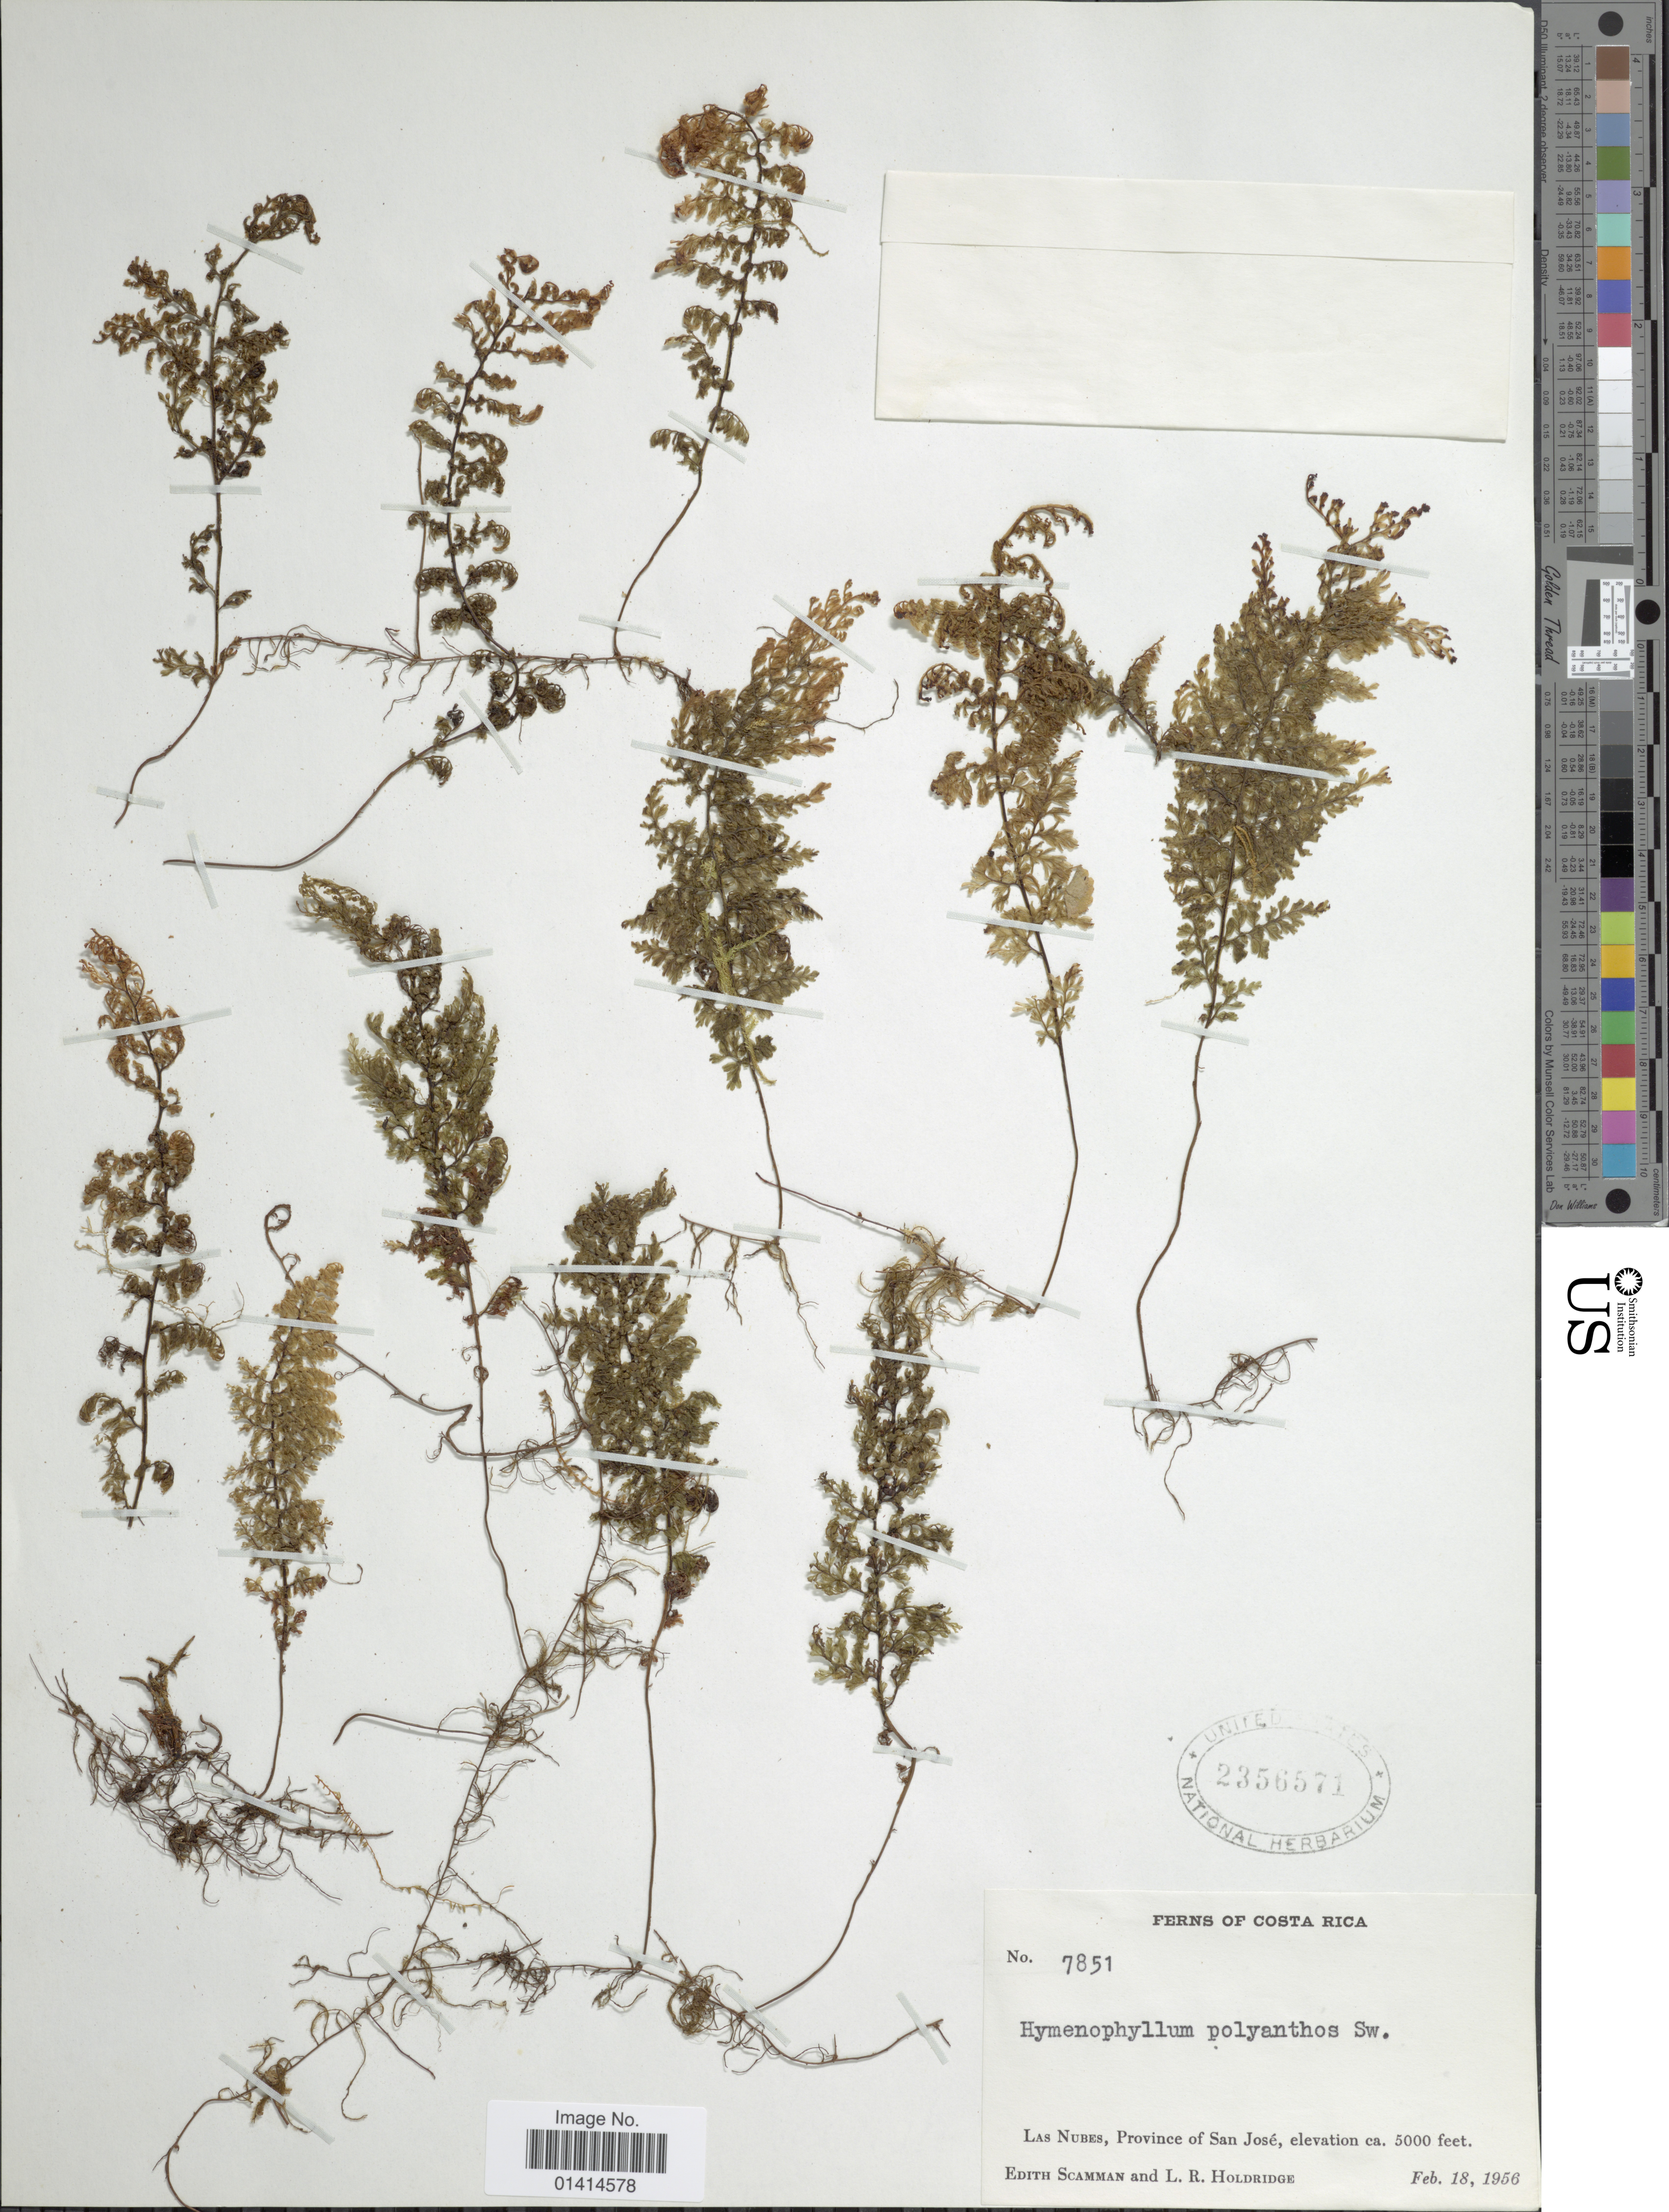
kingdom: Plantae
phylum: Tracheophyta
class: Polypodiopsida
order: Hymenophyllales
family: Hymenophyllaceae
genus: Hymenophyllum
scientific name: Hymenophyllum polyanthos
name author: (Sw.) Sw.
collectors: E. Scamman & L. Holdridge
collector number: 7851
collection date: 1956-02-18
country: Costa Rica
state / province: San José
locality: Las Nubes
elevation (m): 1524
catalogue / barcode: US 2356571